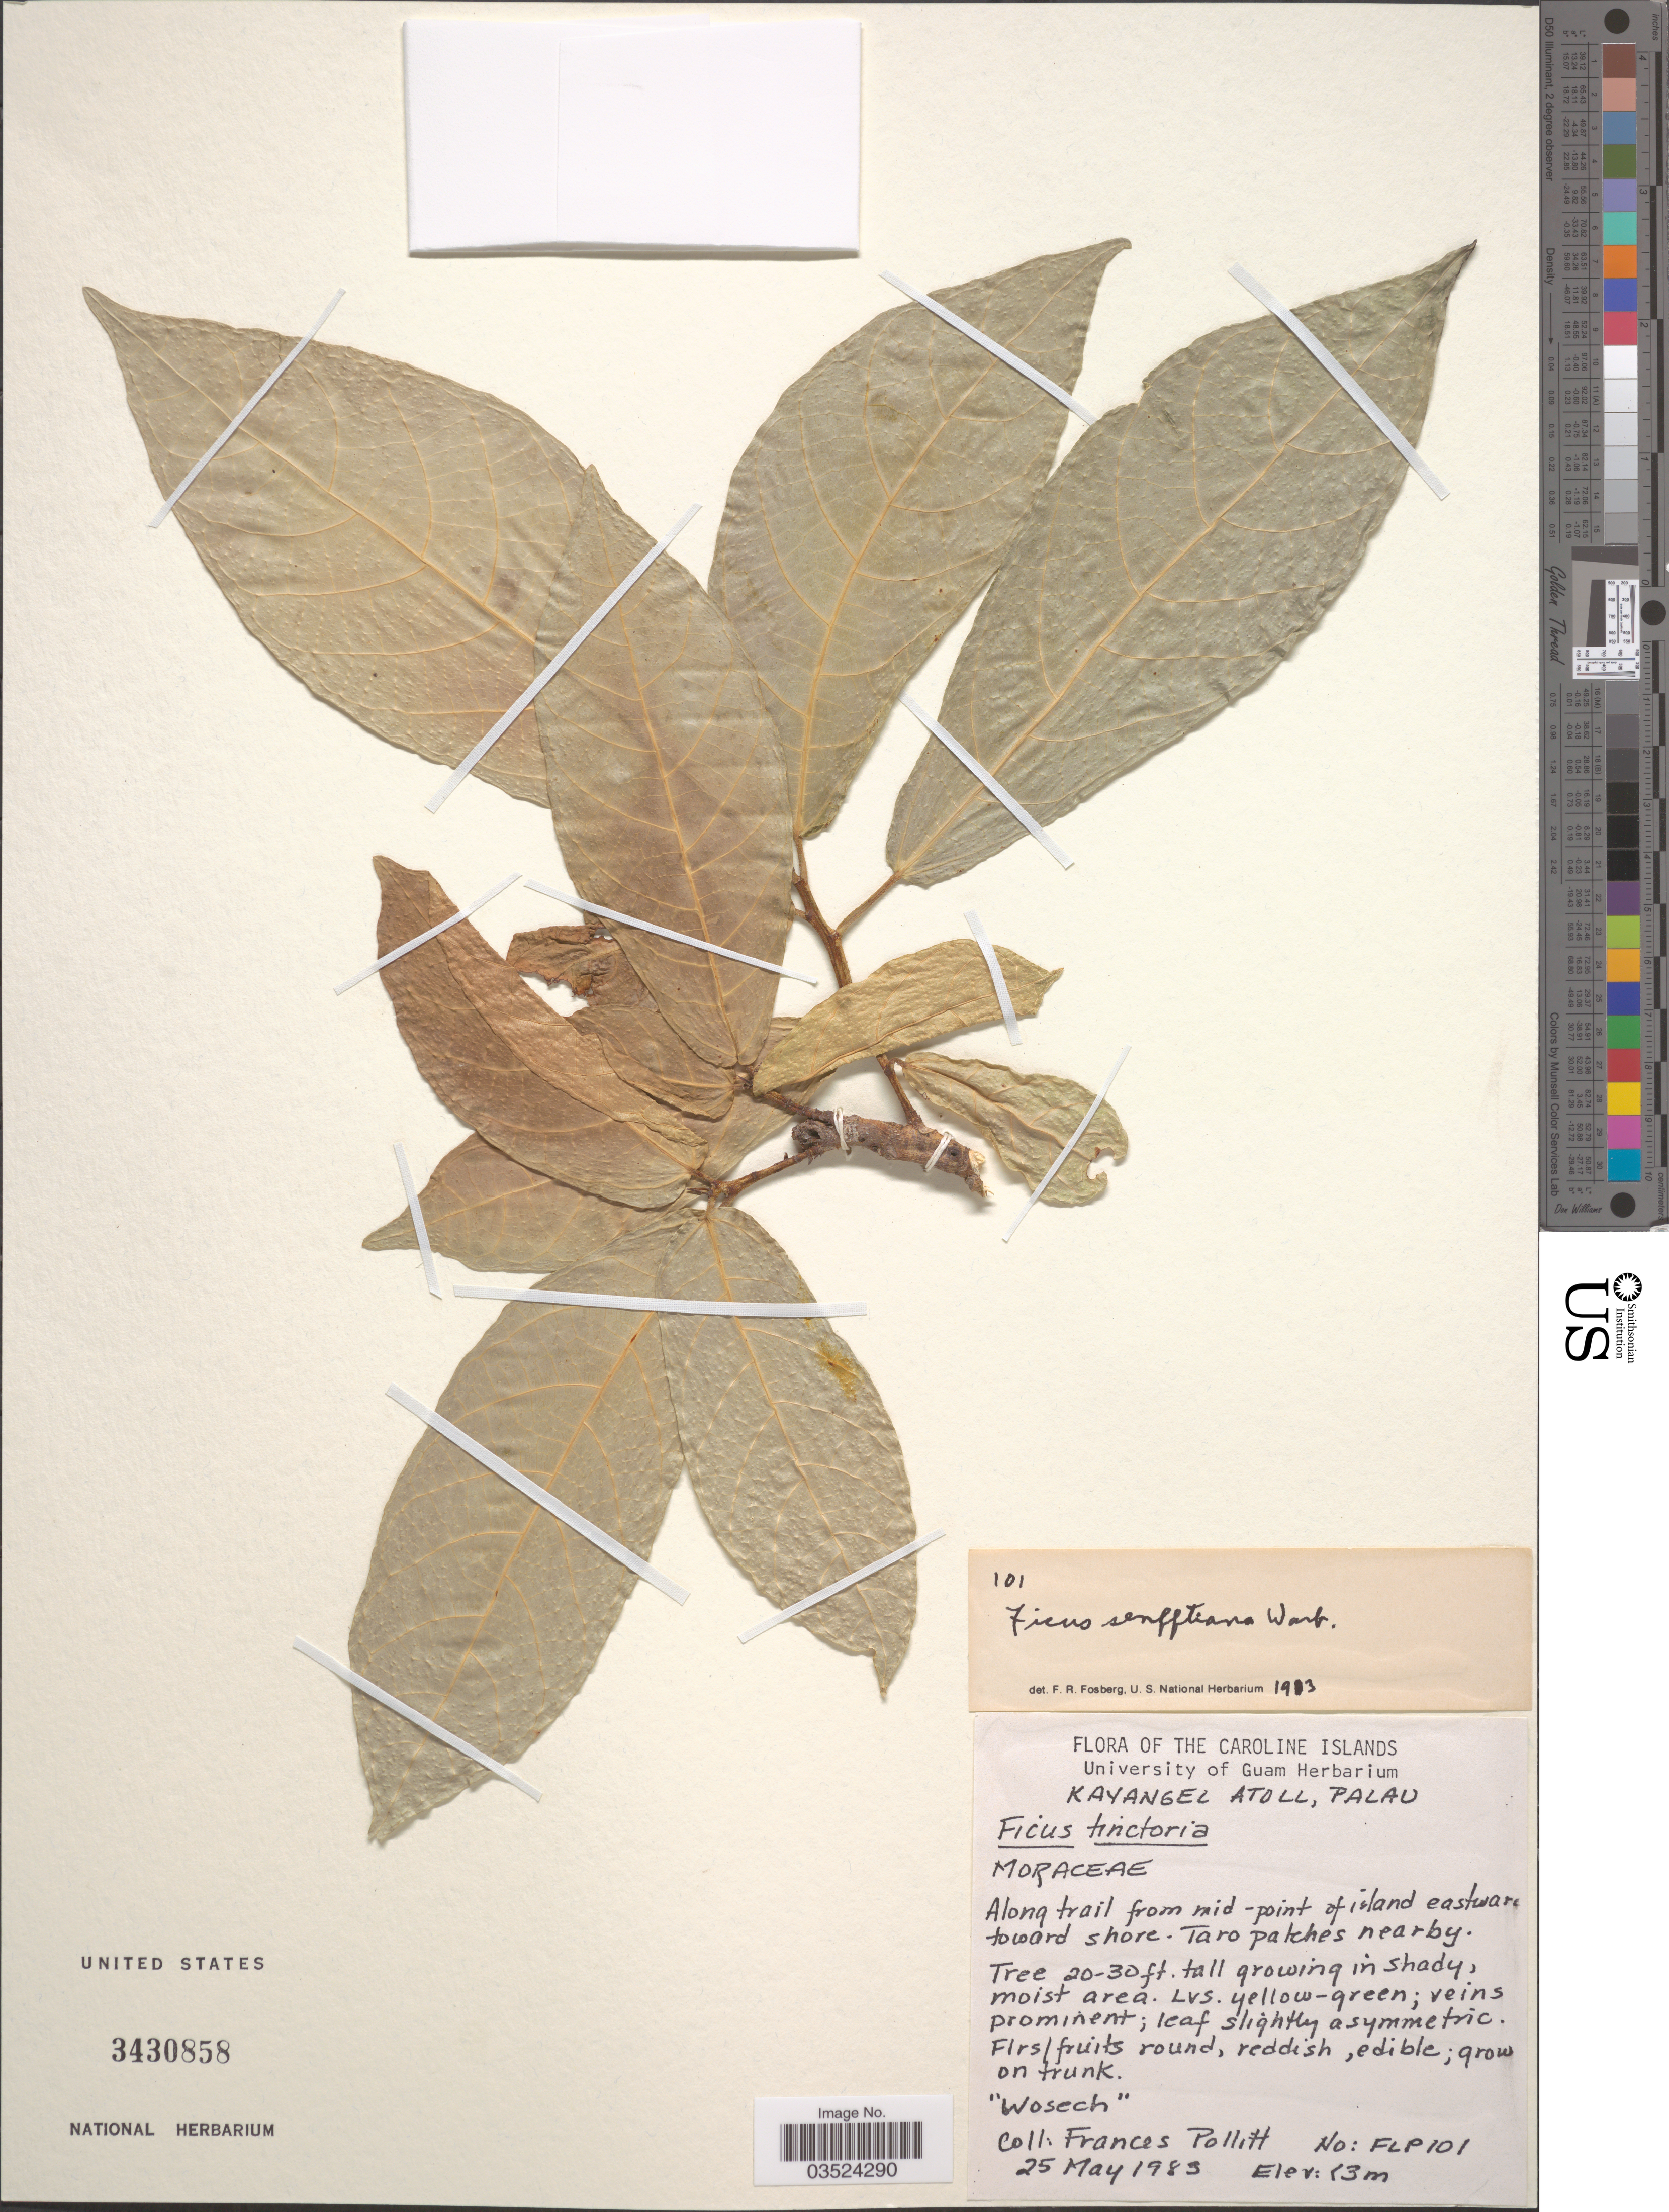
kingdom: Plantae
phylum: Tracheophyta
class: Magnoliopsida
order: Rosales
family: Moraceae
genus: Ficus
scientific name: Ficus senfftiana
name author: Warb.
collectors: F. Pollitt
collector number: FLP101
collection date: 1983-05-25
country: Palau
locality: The Caroline Islands. Kayangel Atoll, Palau. Along trail from mid-point of island eastward toward shore - Taro patches nearby.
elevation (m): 3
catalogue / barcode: US 3430858